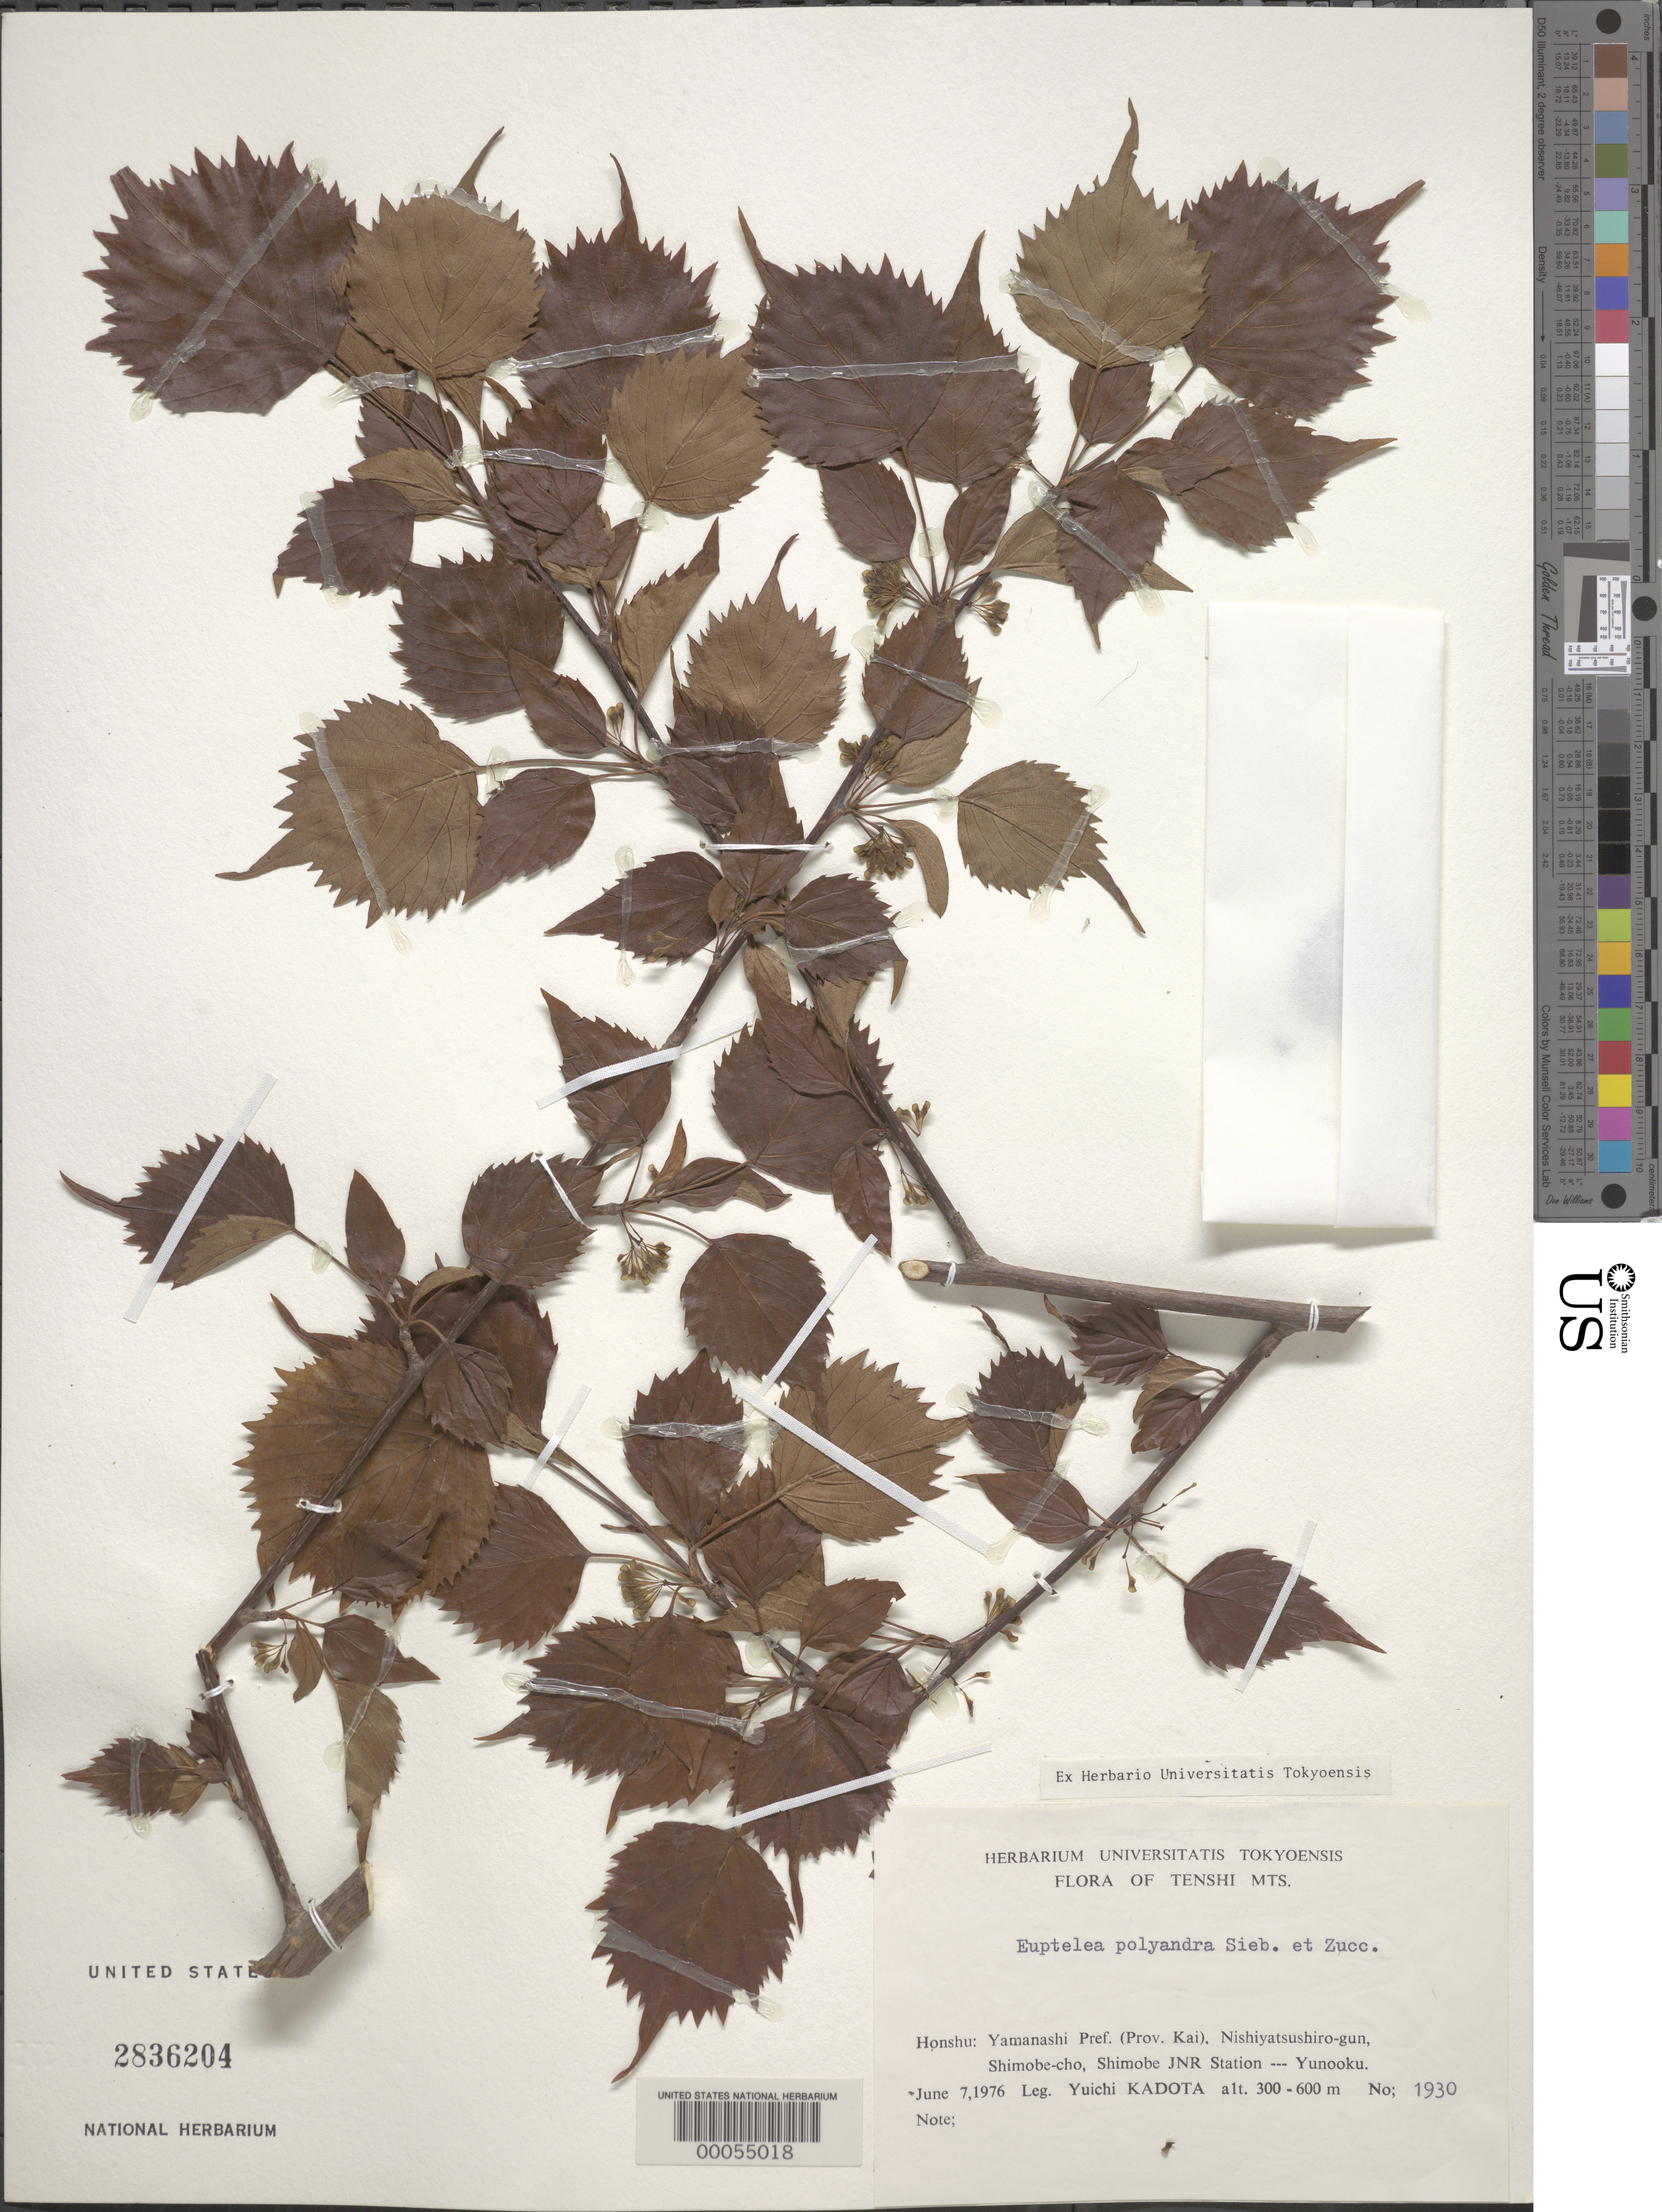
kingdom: Plantae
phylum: Tracheophyta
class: Magnoliopsida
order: Ranunculales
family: Eupteleaceae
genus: Euptelea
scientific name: Euptelea polyandra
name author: Siebold & Zucc.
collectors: Y. Kadota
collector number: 1930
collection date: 1976-06-07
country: Japan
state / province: Yamanasi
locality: Tenshi Mts. Yamanashi Pref. (Prov. Kai), Nishiyatsushiro-gun, Shimobe-cho, Shimobe JNR Station - Yunooku.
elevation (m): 300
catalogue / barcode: US 2836204